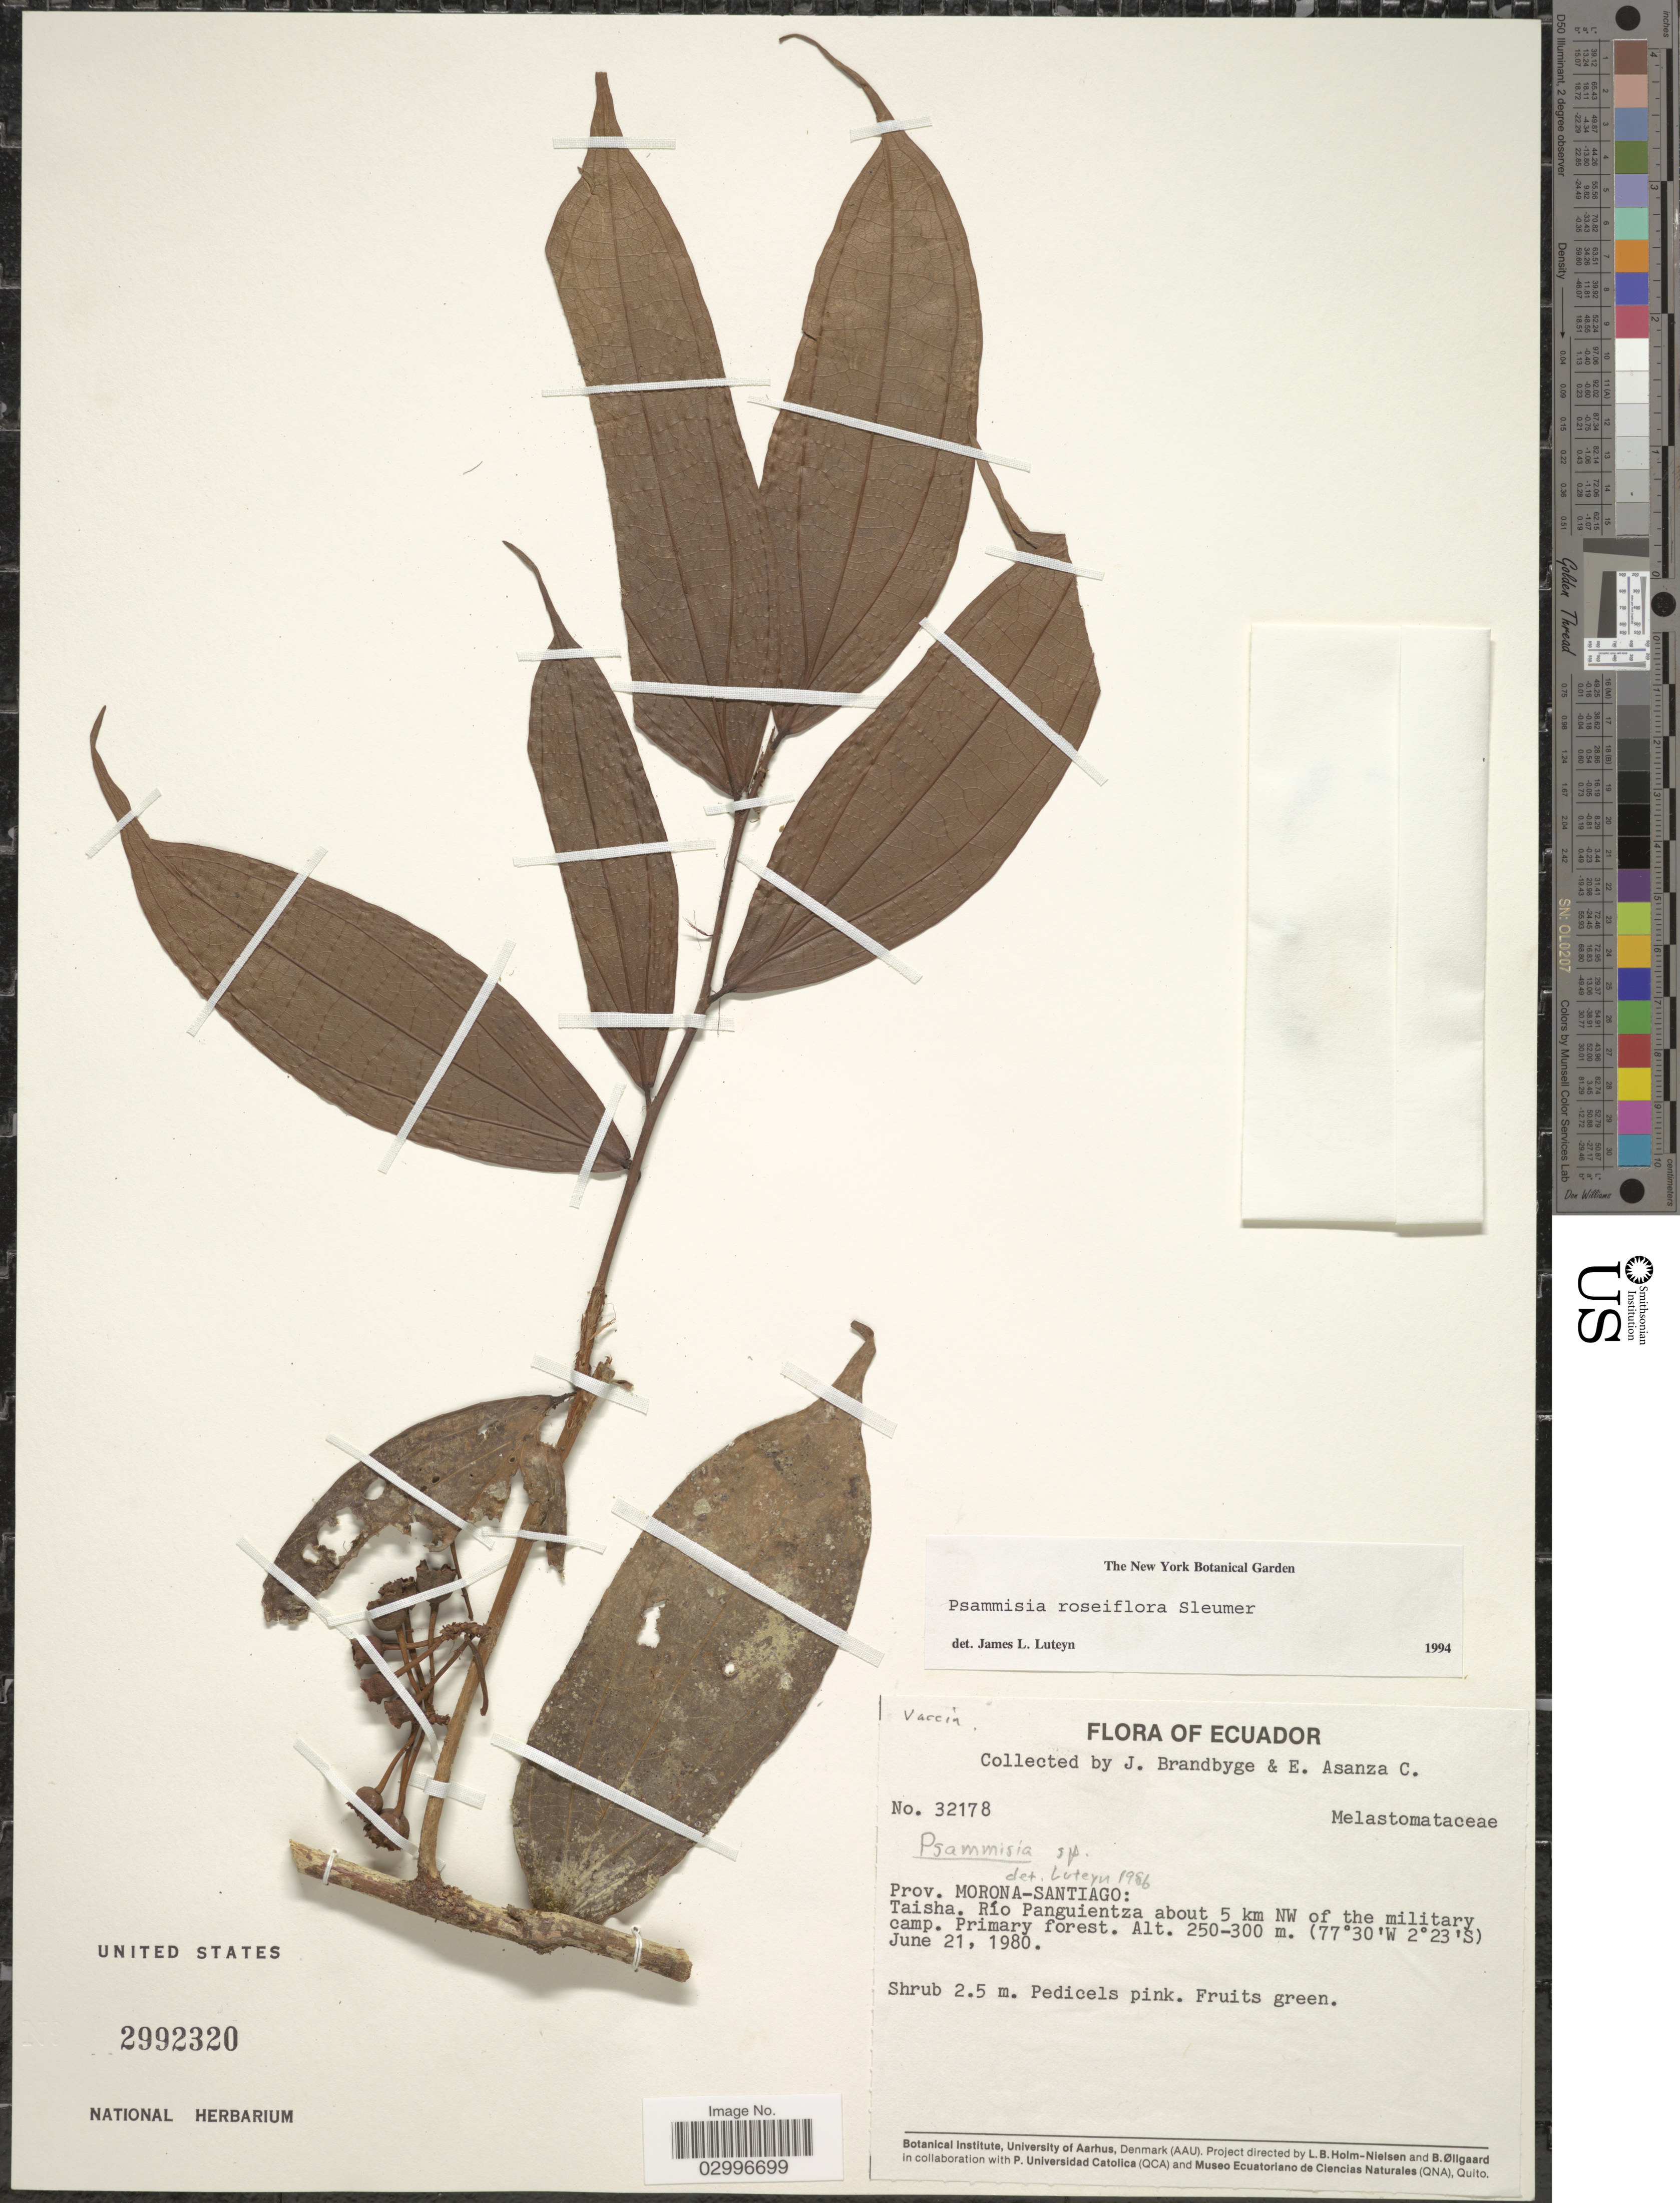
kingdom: Plantae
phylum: Tracheophyta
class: Magnoliopsida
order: Ericales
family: Ericaceae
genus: Psammisia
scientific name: Psammisia roseiflora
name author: Sleumer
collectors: J. Brandbyge & E. Asanza C.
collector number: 32178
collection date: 1980-06-21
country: Ecuador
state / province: Morona-Santiago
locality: Taisha. Rio Panguientza about 5 km NW of the military camp. Primary forest.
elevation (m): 250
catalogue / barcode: US 2992320